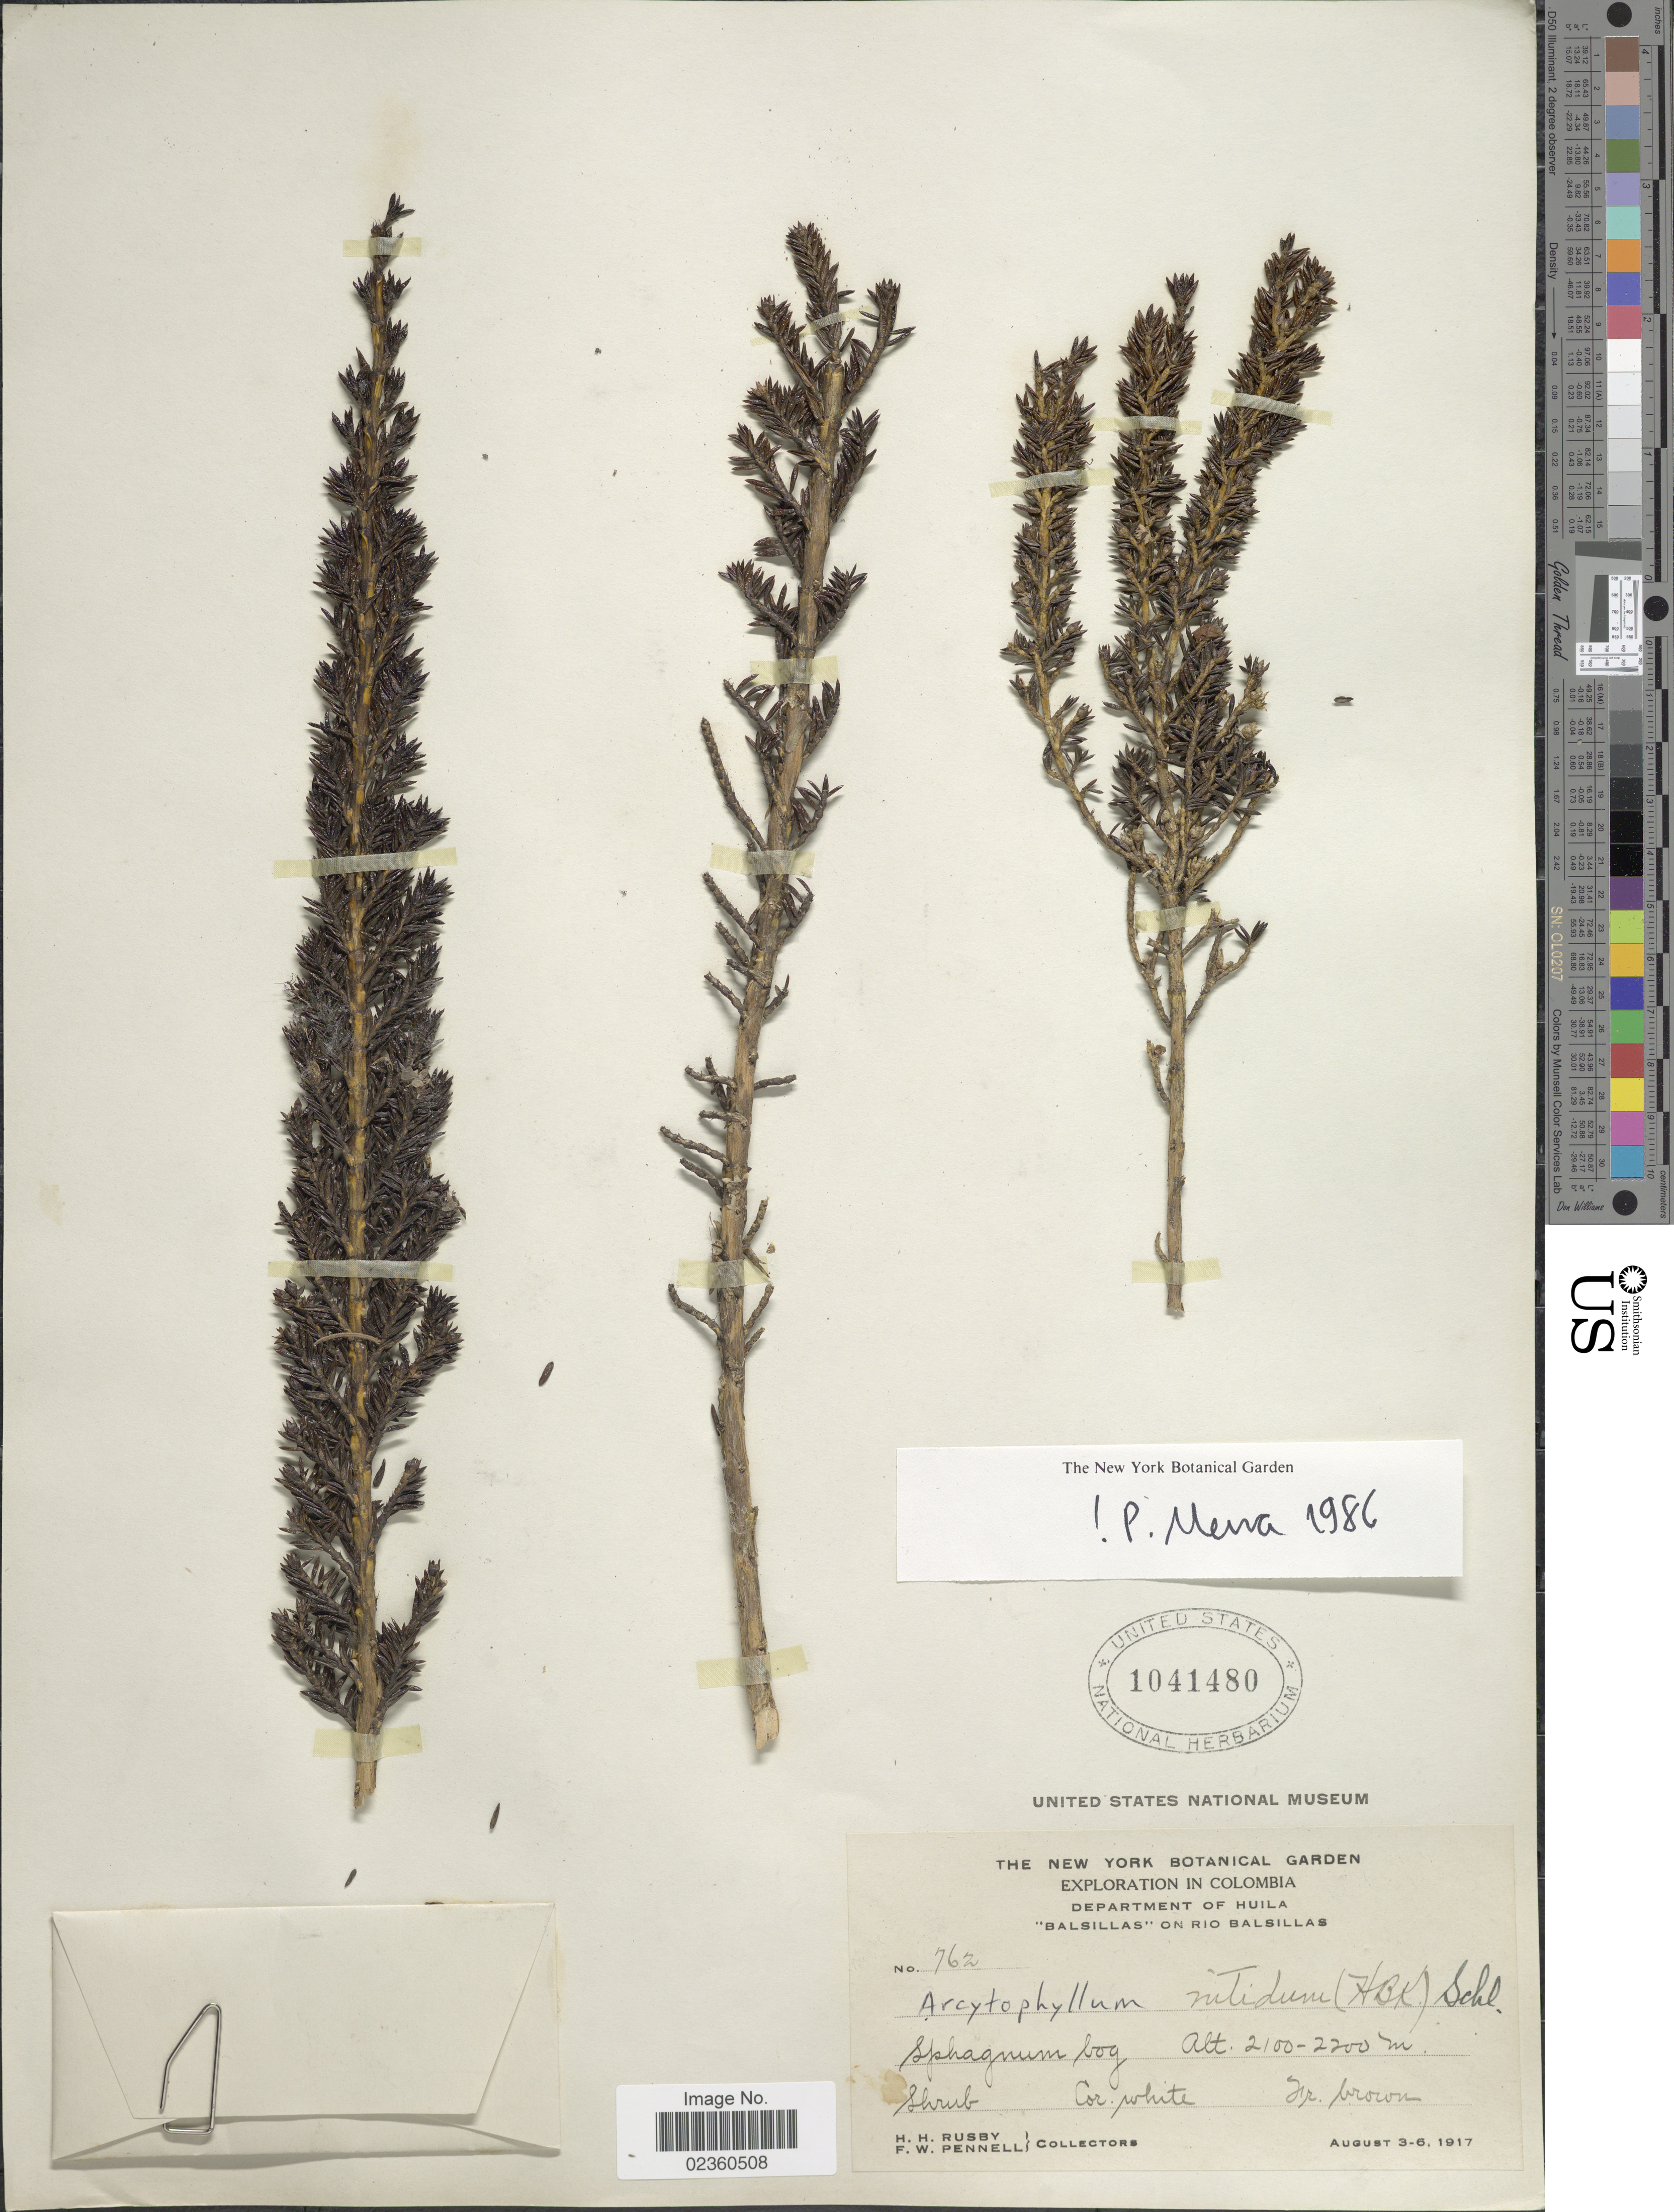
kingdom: Plantae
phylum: Tracheophyta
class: Magnoliopsida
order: Gentianales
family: Rubiaceae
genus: Arcytophyllum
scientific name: Arcytophyllum nitidum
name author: (Kunth) Schltdl.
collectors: H. H. Rusby & F. W. Pennell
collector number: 762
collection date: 1917-08-03/1917-08-06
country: Colombia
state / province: Huila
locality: Department of Huila 'Balsillas' on Rio Balsillas, Sphagnum bog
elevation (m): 2100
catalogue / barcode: US 1041480